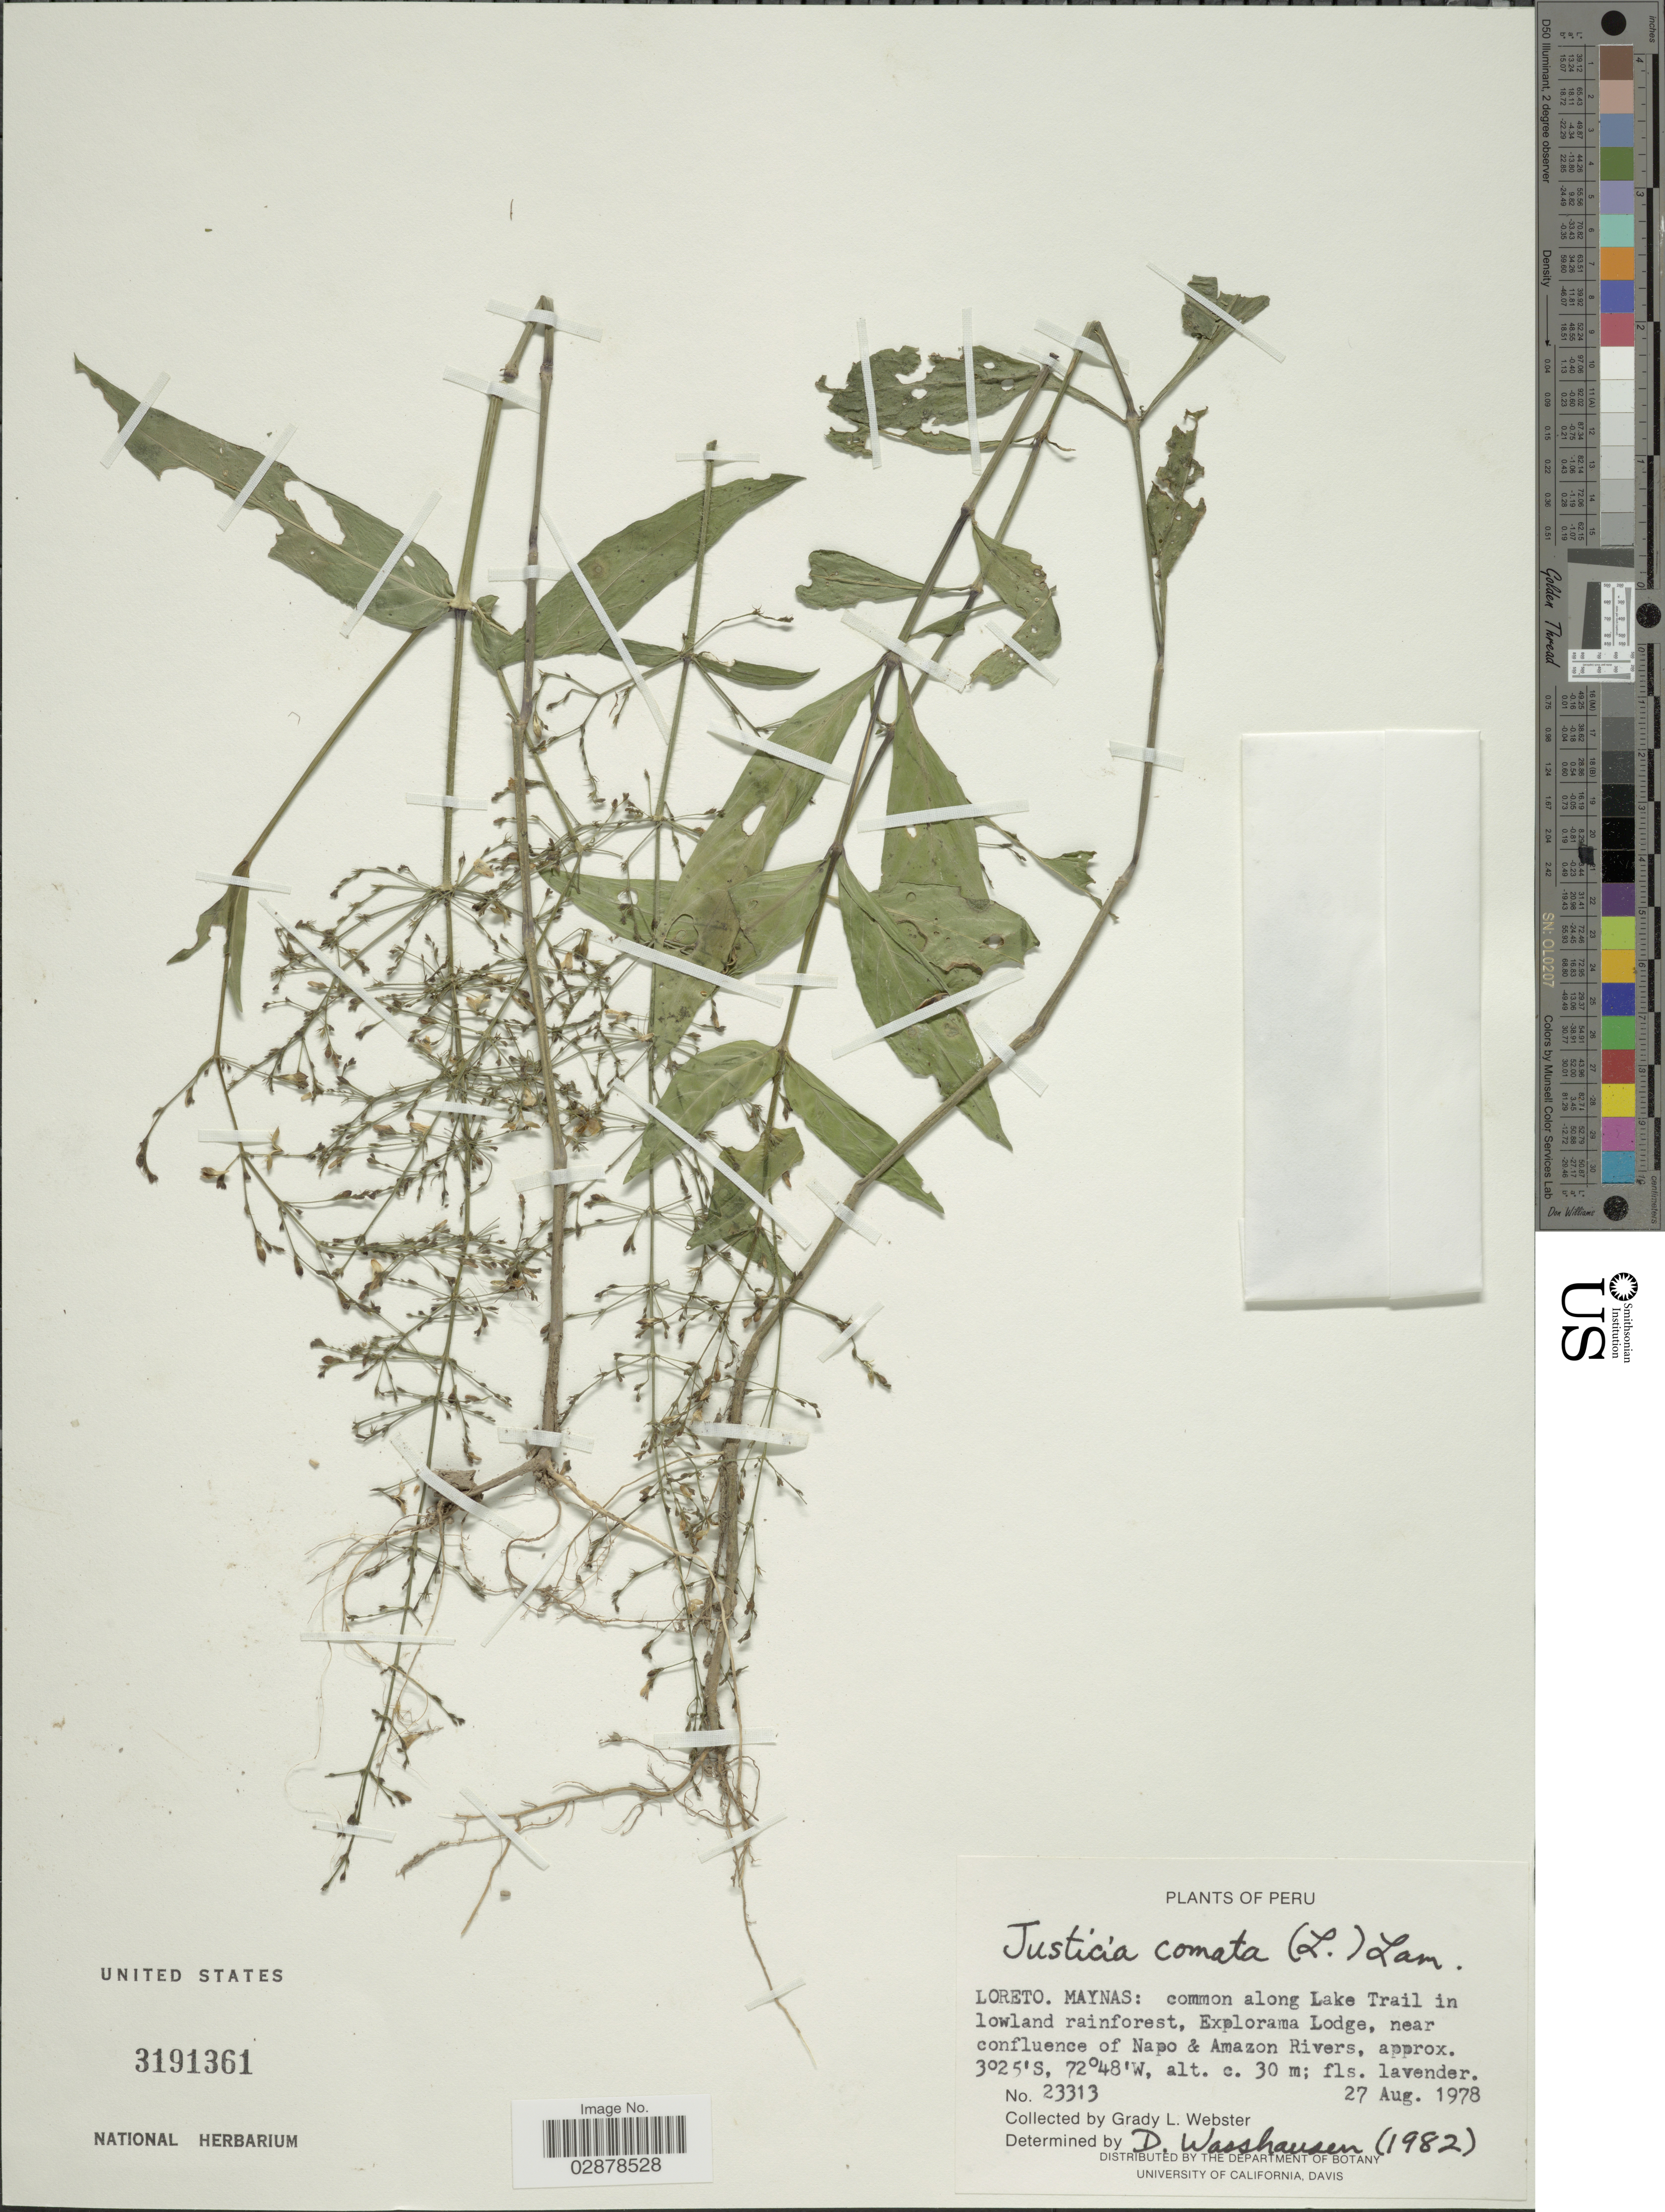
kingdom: Plantae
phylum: Tracheophyta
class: Magnoliopsida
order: Lamiales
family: Acanthaceae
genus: Justicia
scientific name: Justicia comata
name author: (L.) Lam.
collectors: G. L. Webster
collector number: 23313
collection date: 1978-08-27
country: Peru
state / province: Loreto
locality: Maynas: common along Lake Trail in lowland rainforest, Explorama Lodge, near confluence of Napo & Amazon Rivers.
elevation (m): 30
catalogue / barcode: US 3191361